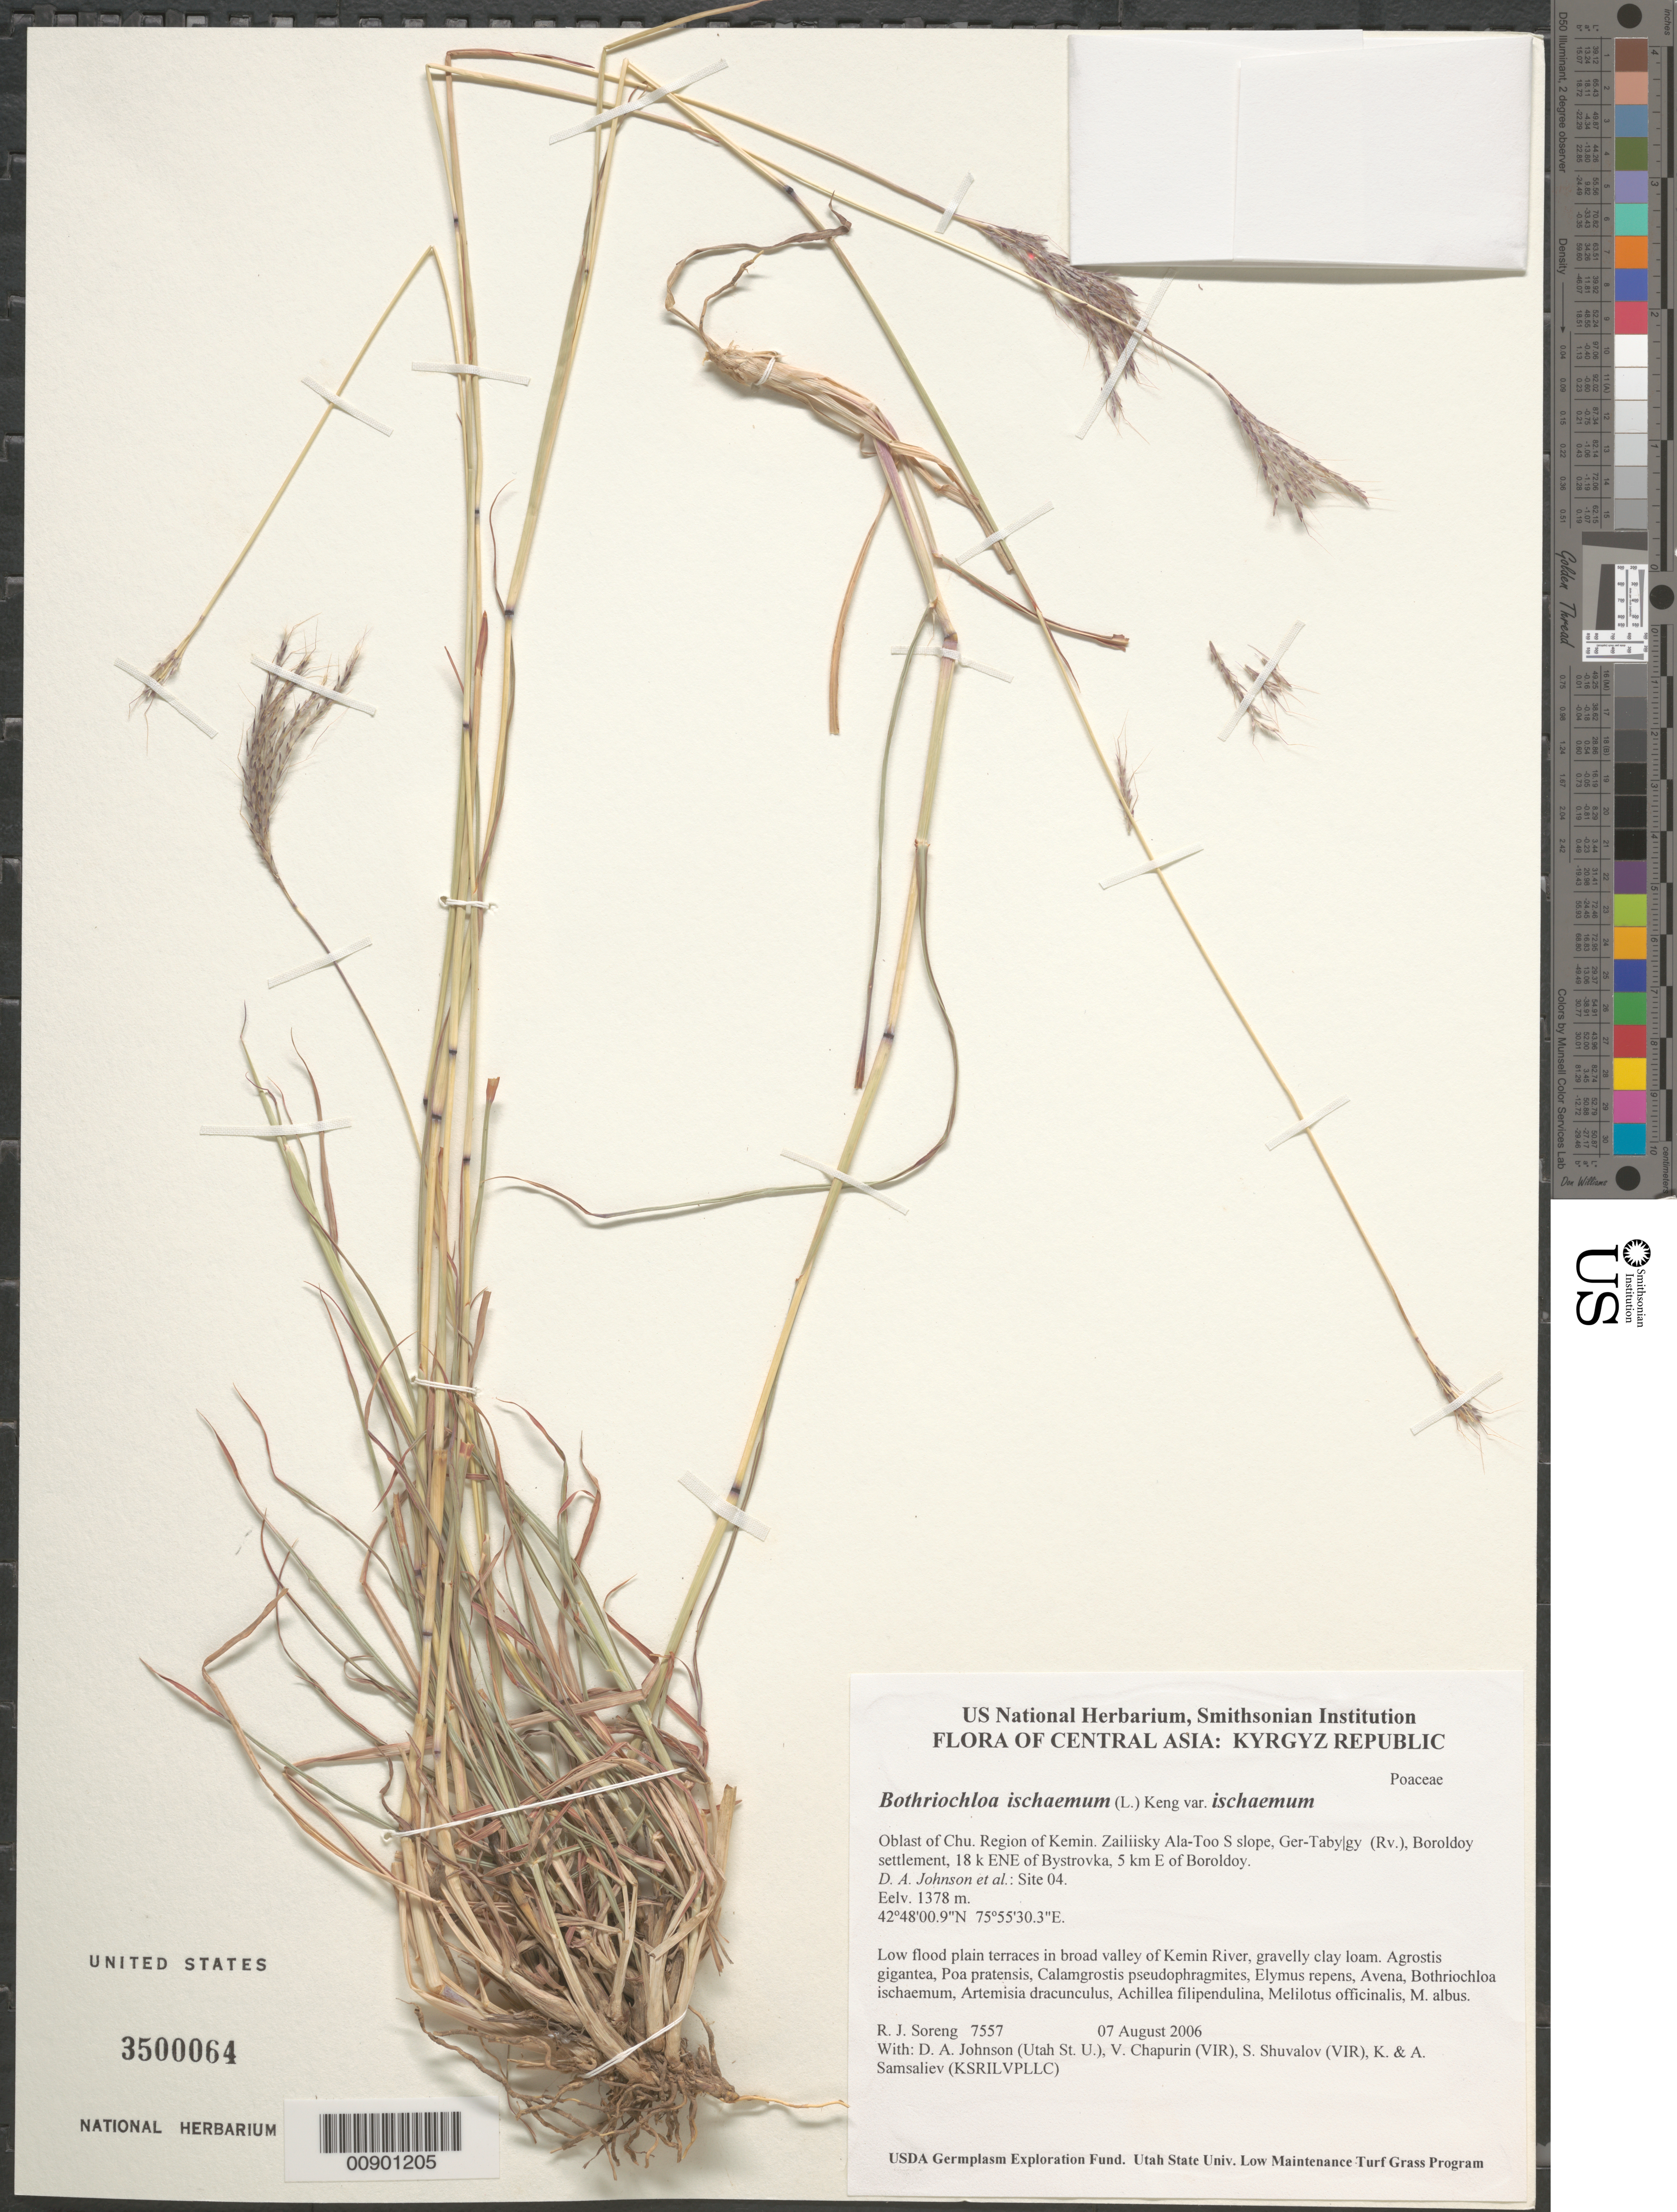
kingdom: Plantae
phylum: Tracheophyta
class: Liliopsida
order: Poales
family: Poaceae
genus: Bothriochloa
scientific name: Bothriochloa ischaemum var. ischaemum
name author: (L.) Keng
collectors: R. J. Soreng, D. Johnson, S. Shuvalov, V. Chapurin, K. Samsaliev & A. Samsaliev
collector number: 7557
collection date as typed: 07 Aug 2006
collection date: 2006-08-07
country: Kyrgyzstan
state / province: Chu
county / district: Kemin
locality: Zailiisky Ala-Too S slope, Ger-Taby|gy (Rv.), Boroldoy settlement, 18 km ENE of Bystrovka, 5 km E of Boroldoy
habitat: Low flood plain terraces in broad valley of Kemin River, gravelly clay loam.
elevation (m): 1378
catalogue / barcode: US 3500064